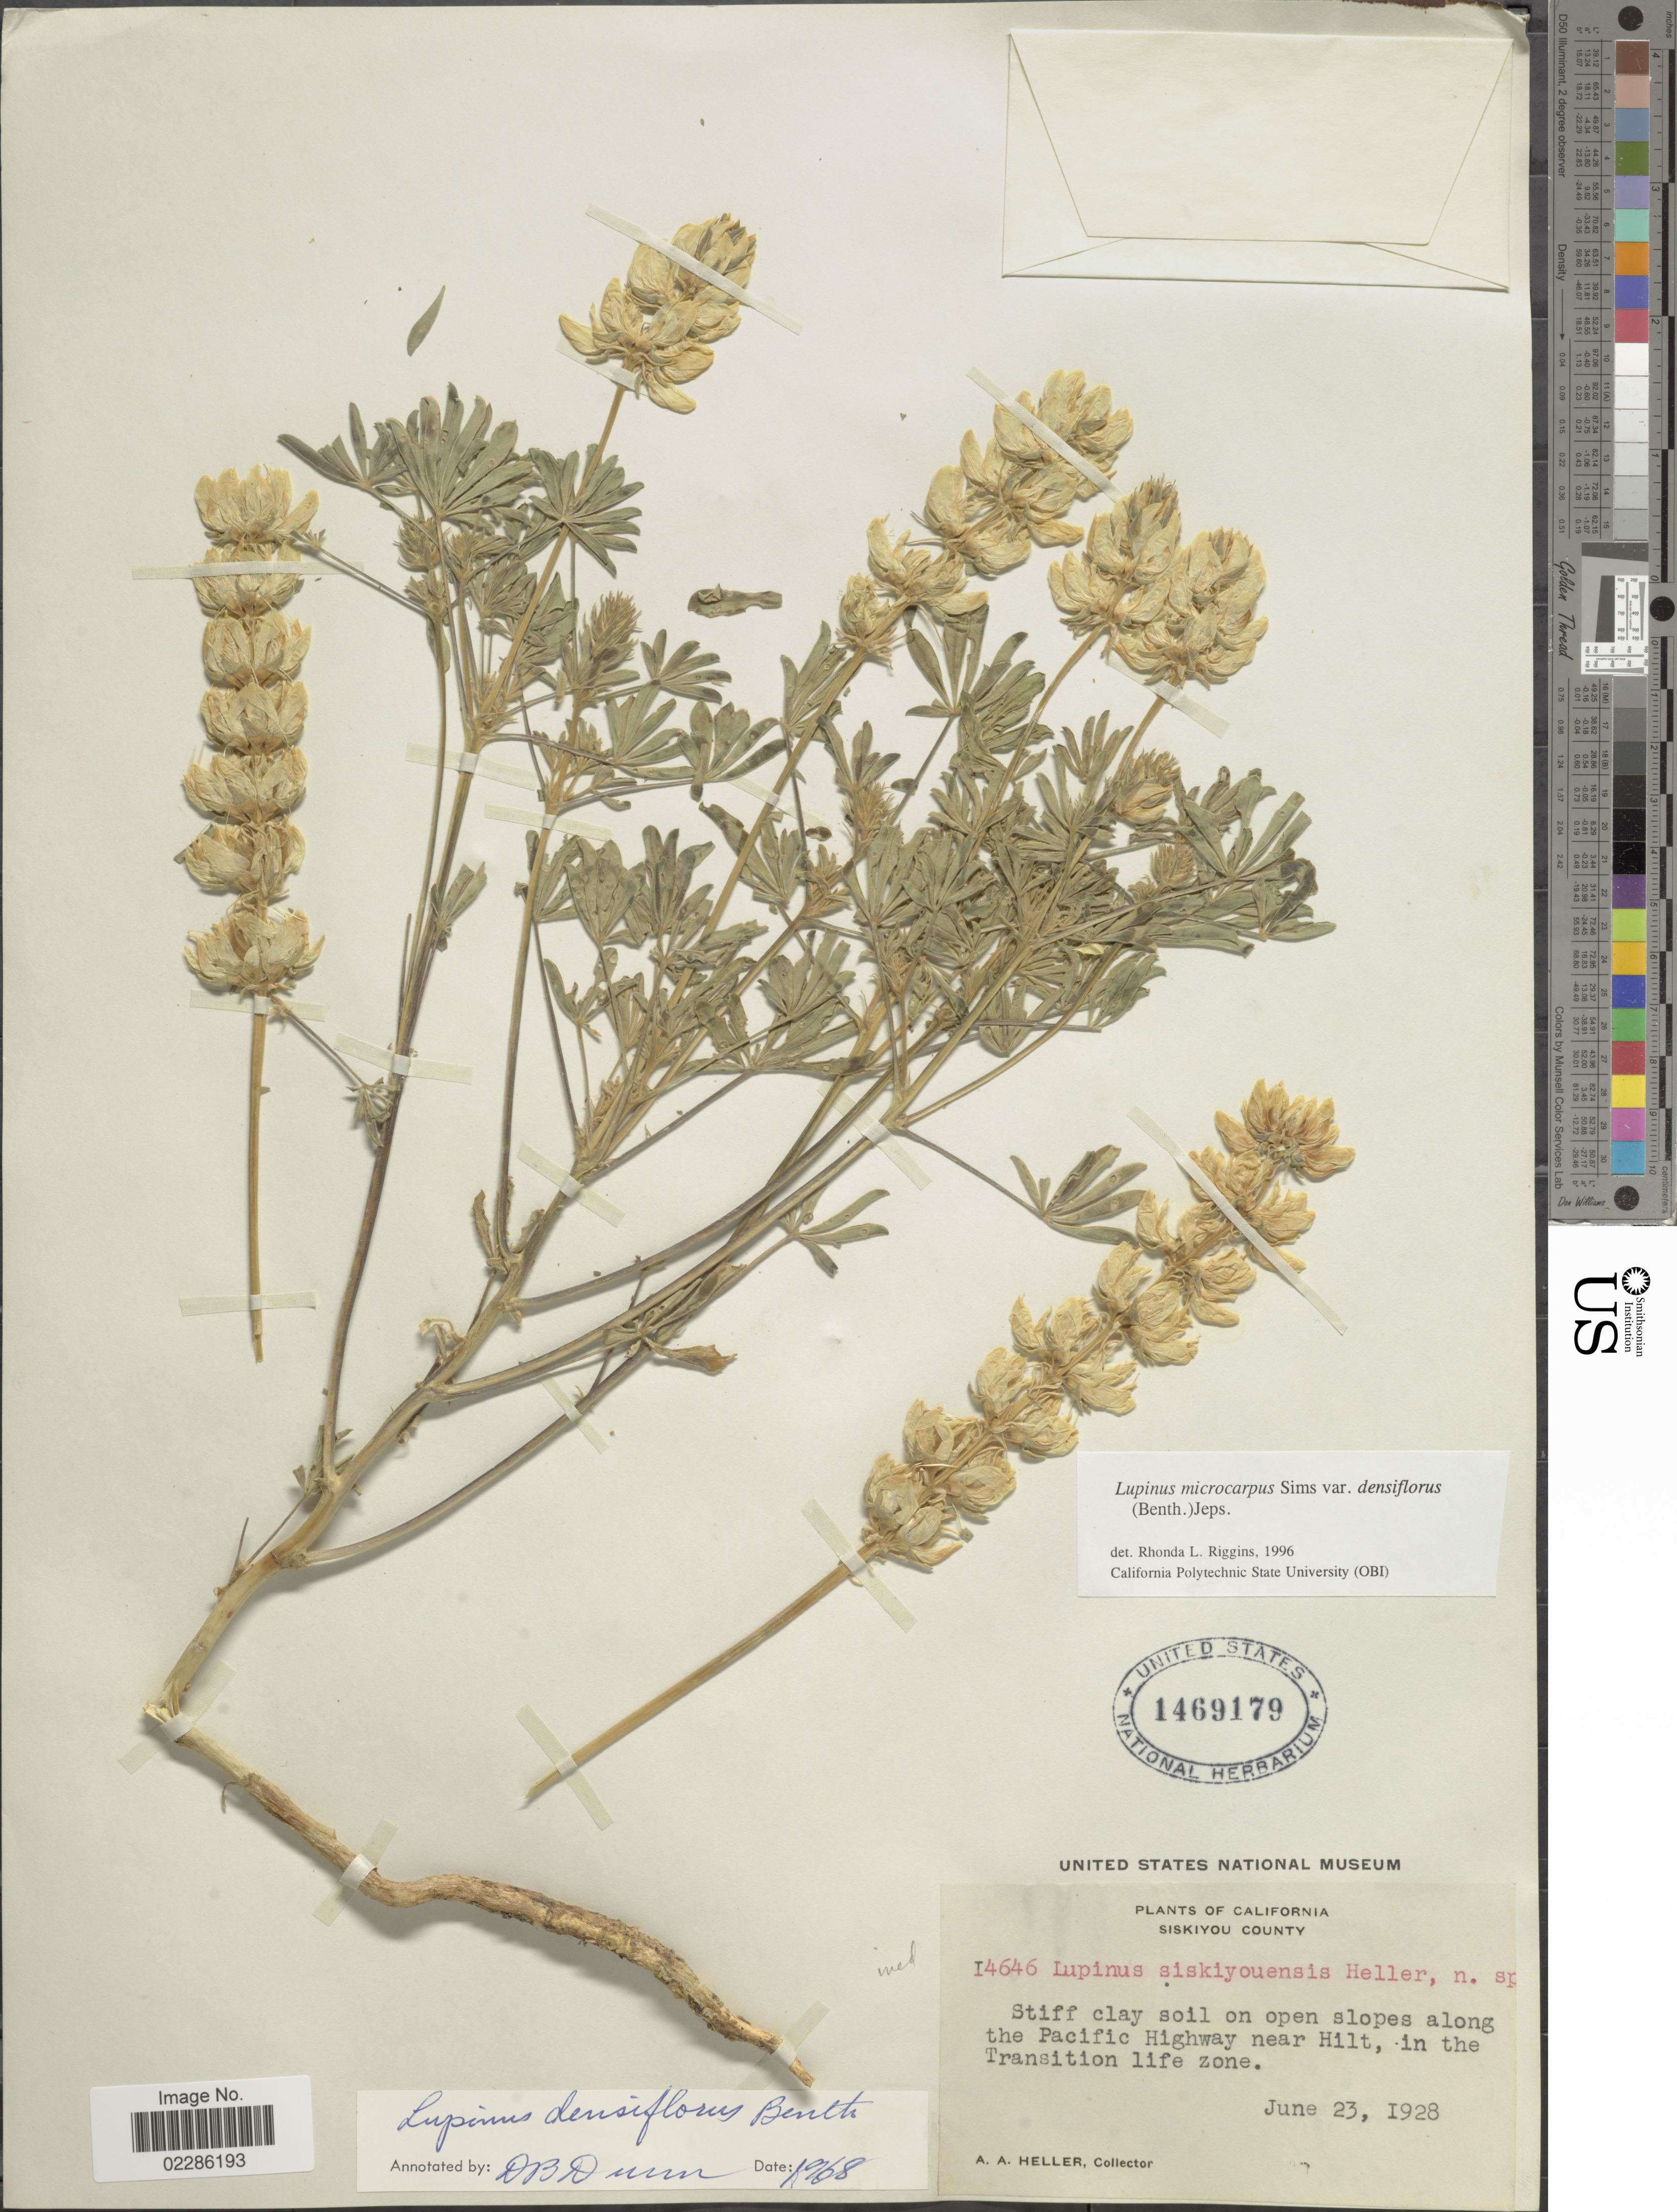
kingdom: Plantae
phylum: Tracheophyta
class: Magnoliopsida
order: Fabales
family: Fabaceae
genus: Lupinus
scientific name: Lupinus microcarpus var. densiflorus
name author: (Benth.) Jeps.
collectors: A. A. Heller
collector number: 14646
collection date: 1928-06-23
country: United States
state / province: California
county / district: Siskiyou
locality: Siskiyou County, Stiff clay soil on open slopes along the Pacific Highway near Hilt, in the Transition life zone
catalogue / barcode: US 1469179